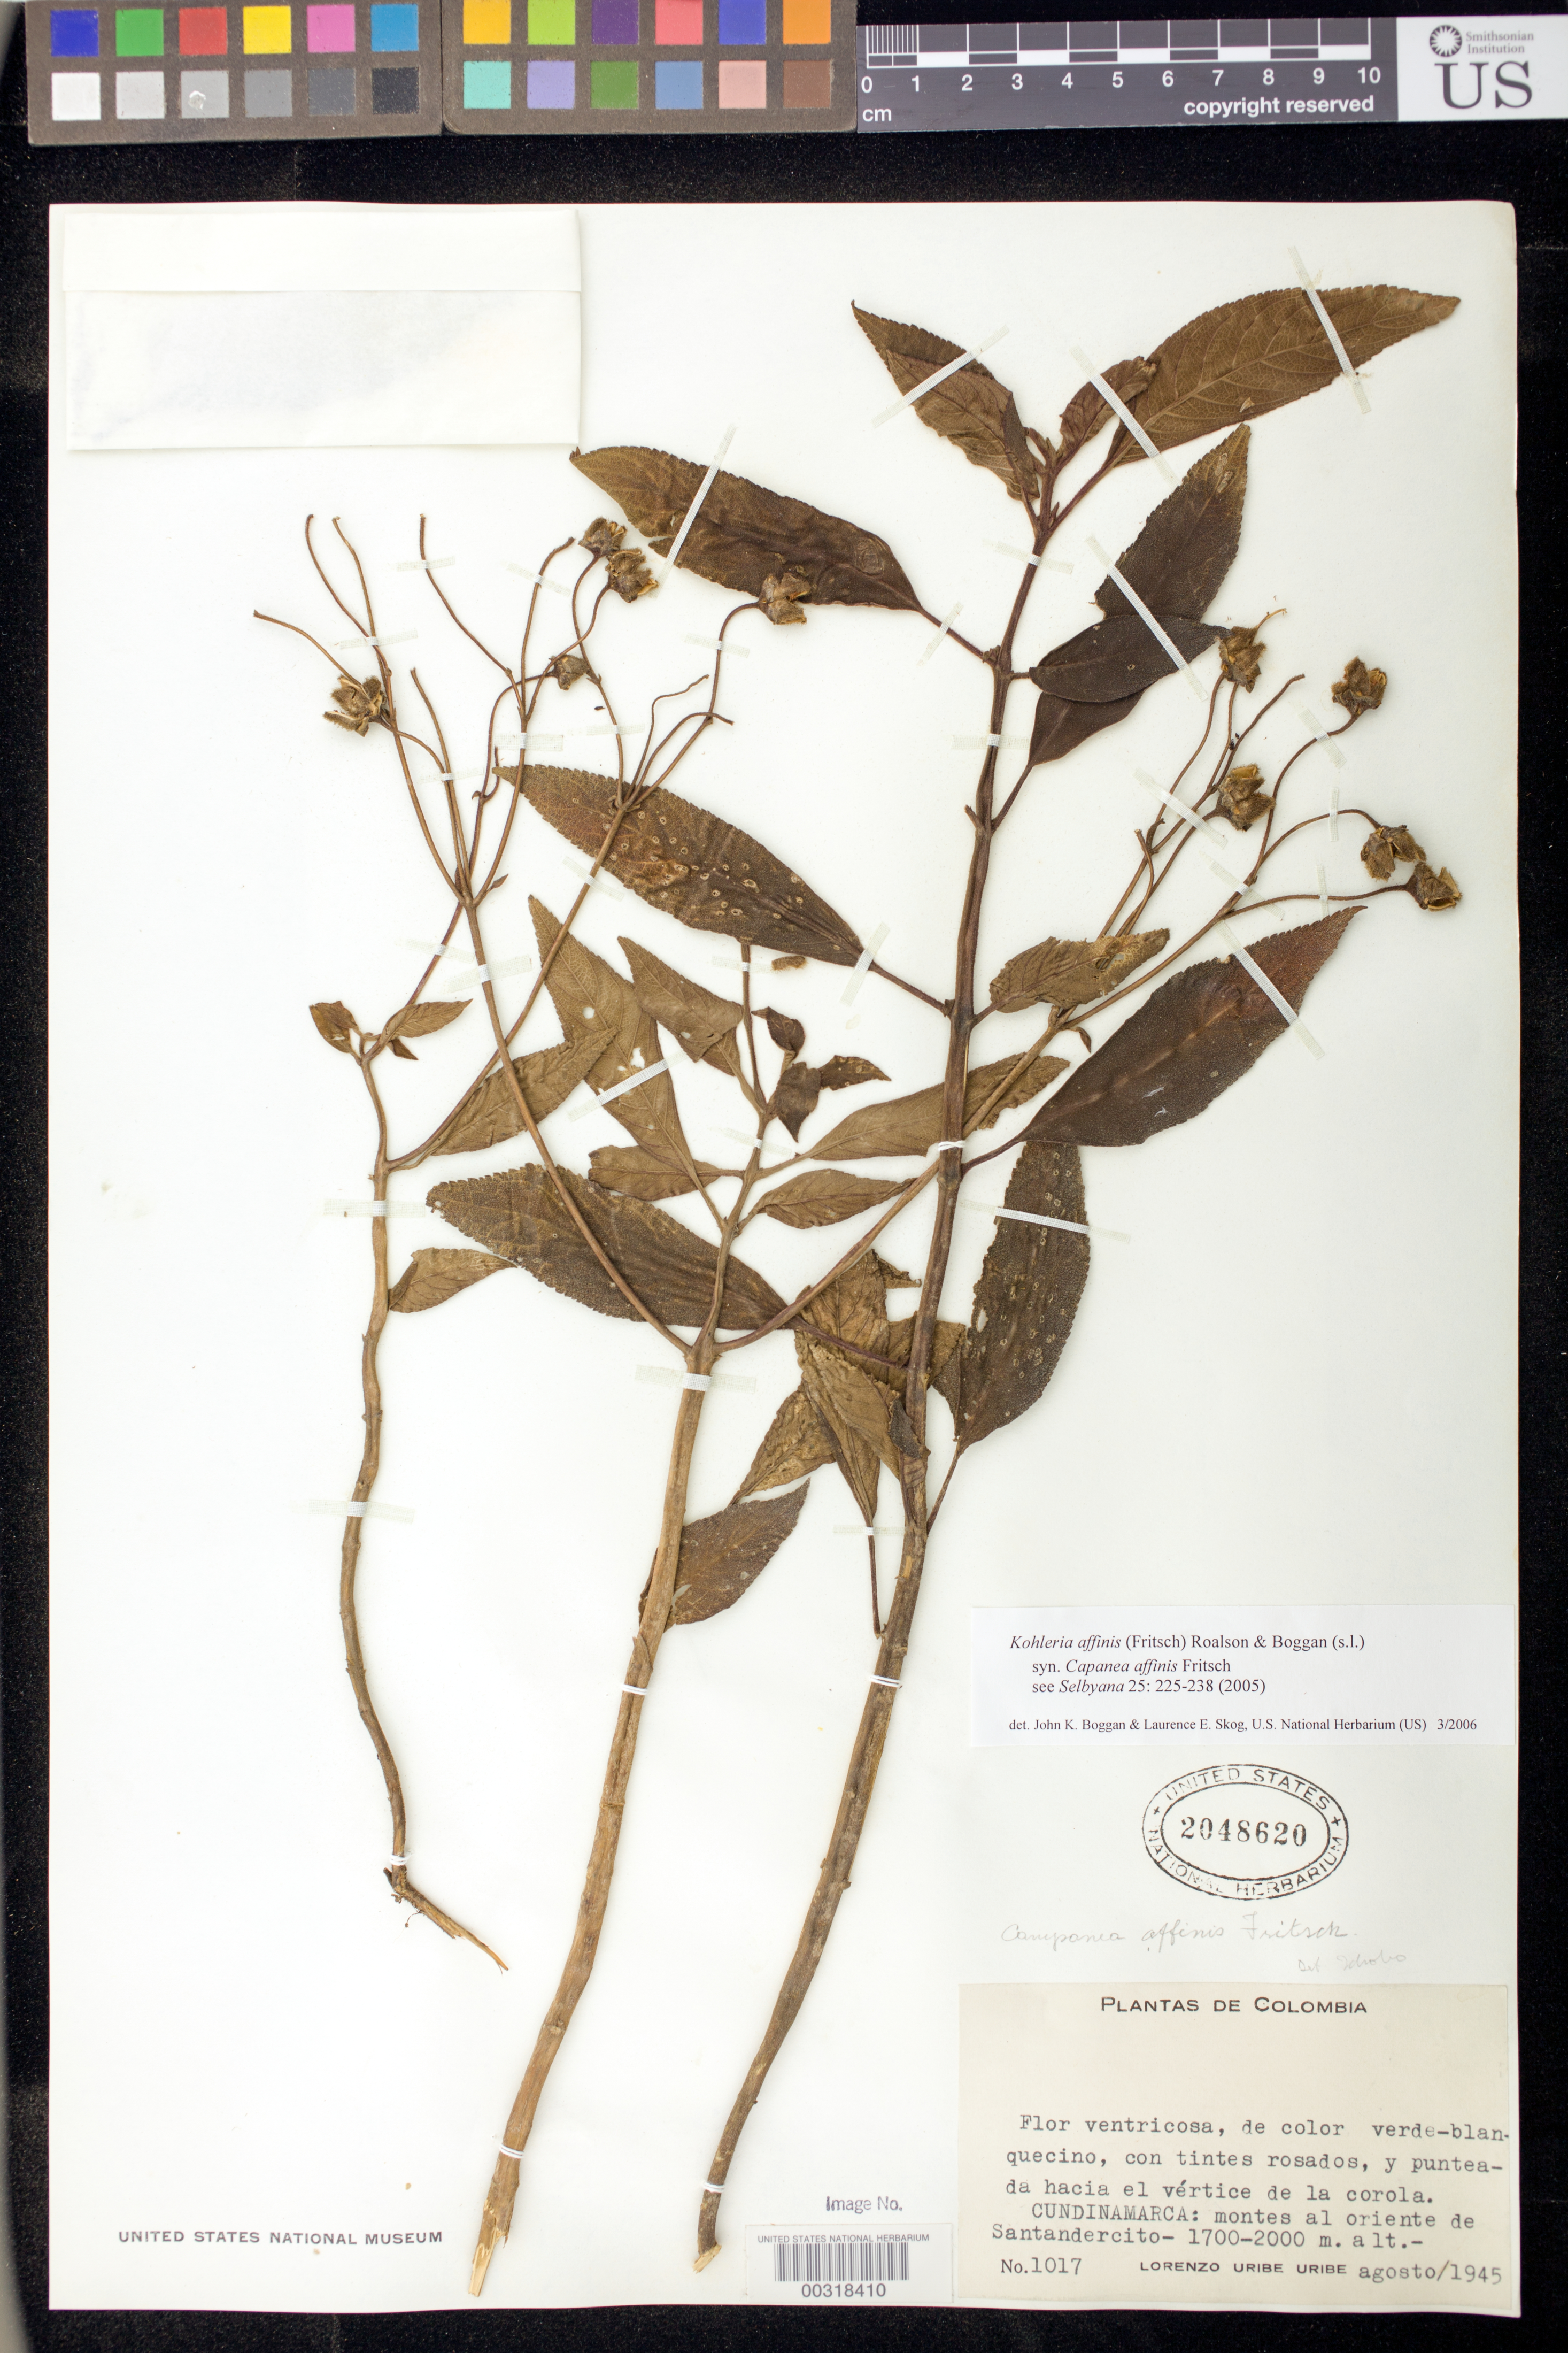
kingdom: Plantae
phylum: Tracheophyta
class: Magnoliopsida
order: Lamiales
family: Gesneriaceae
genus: Kohleria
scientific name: Kohleria affinis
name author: (Fritsch) Roalson & Boggan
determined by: Boggan, J. K.; Skog, L. E.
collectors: L. Uribe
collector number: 1017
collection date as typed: Aug 1945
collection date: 1945-08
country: Colombia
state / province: Cundinamarca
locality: E of Santandercito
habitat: Forests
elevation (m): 1700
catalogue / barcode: US 2048620